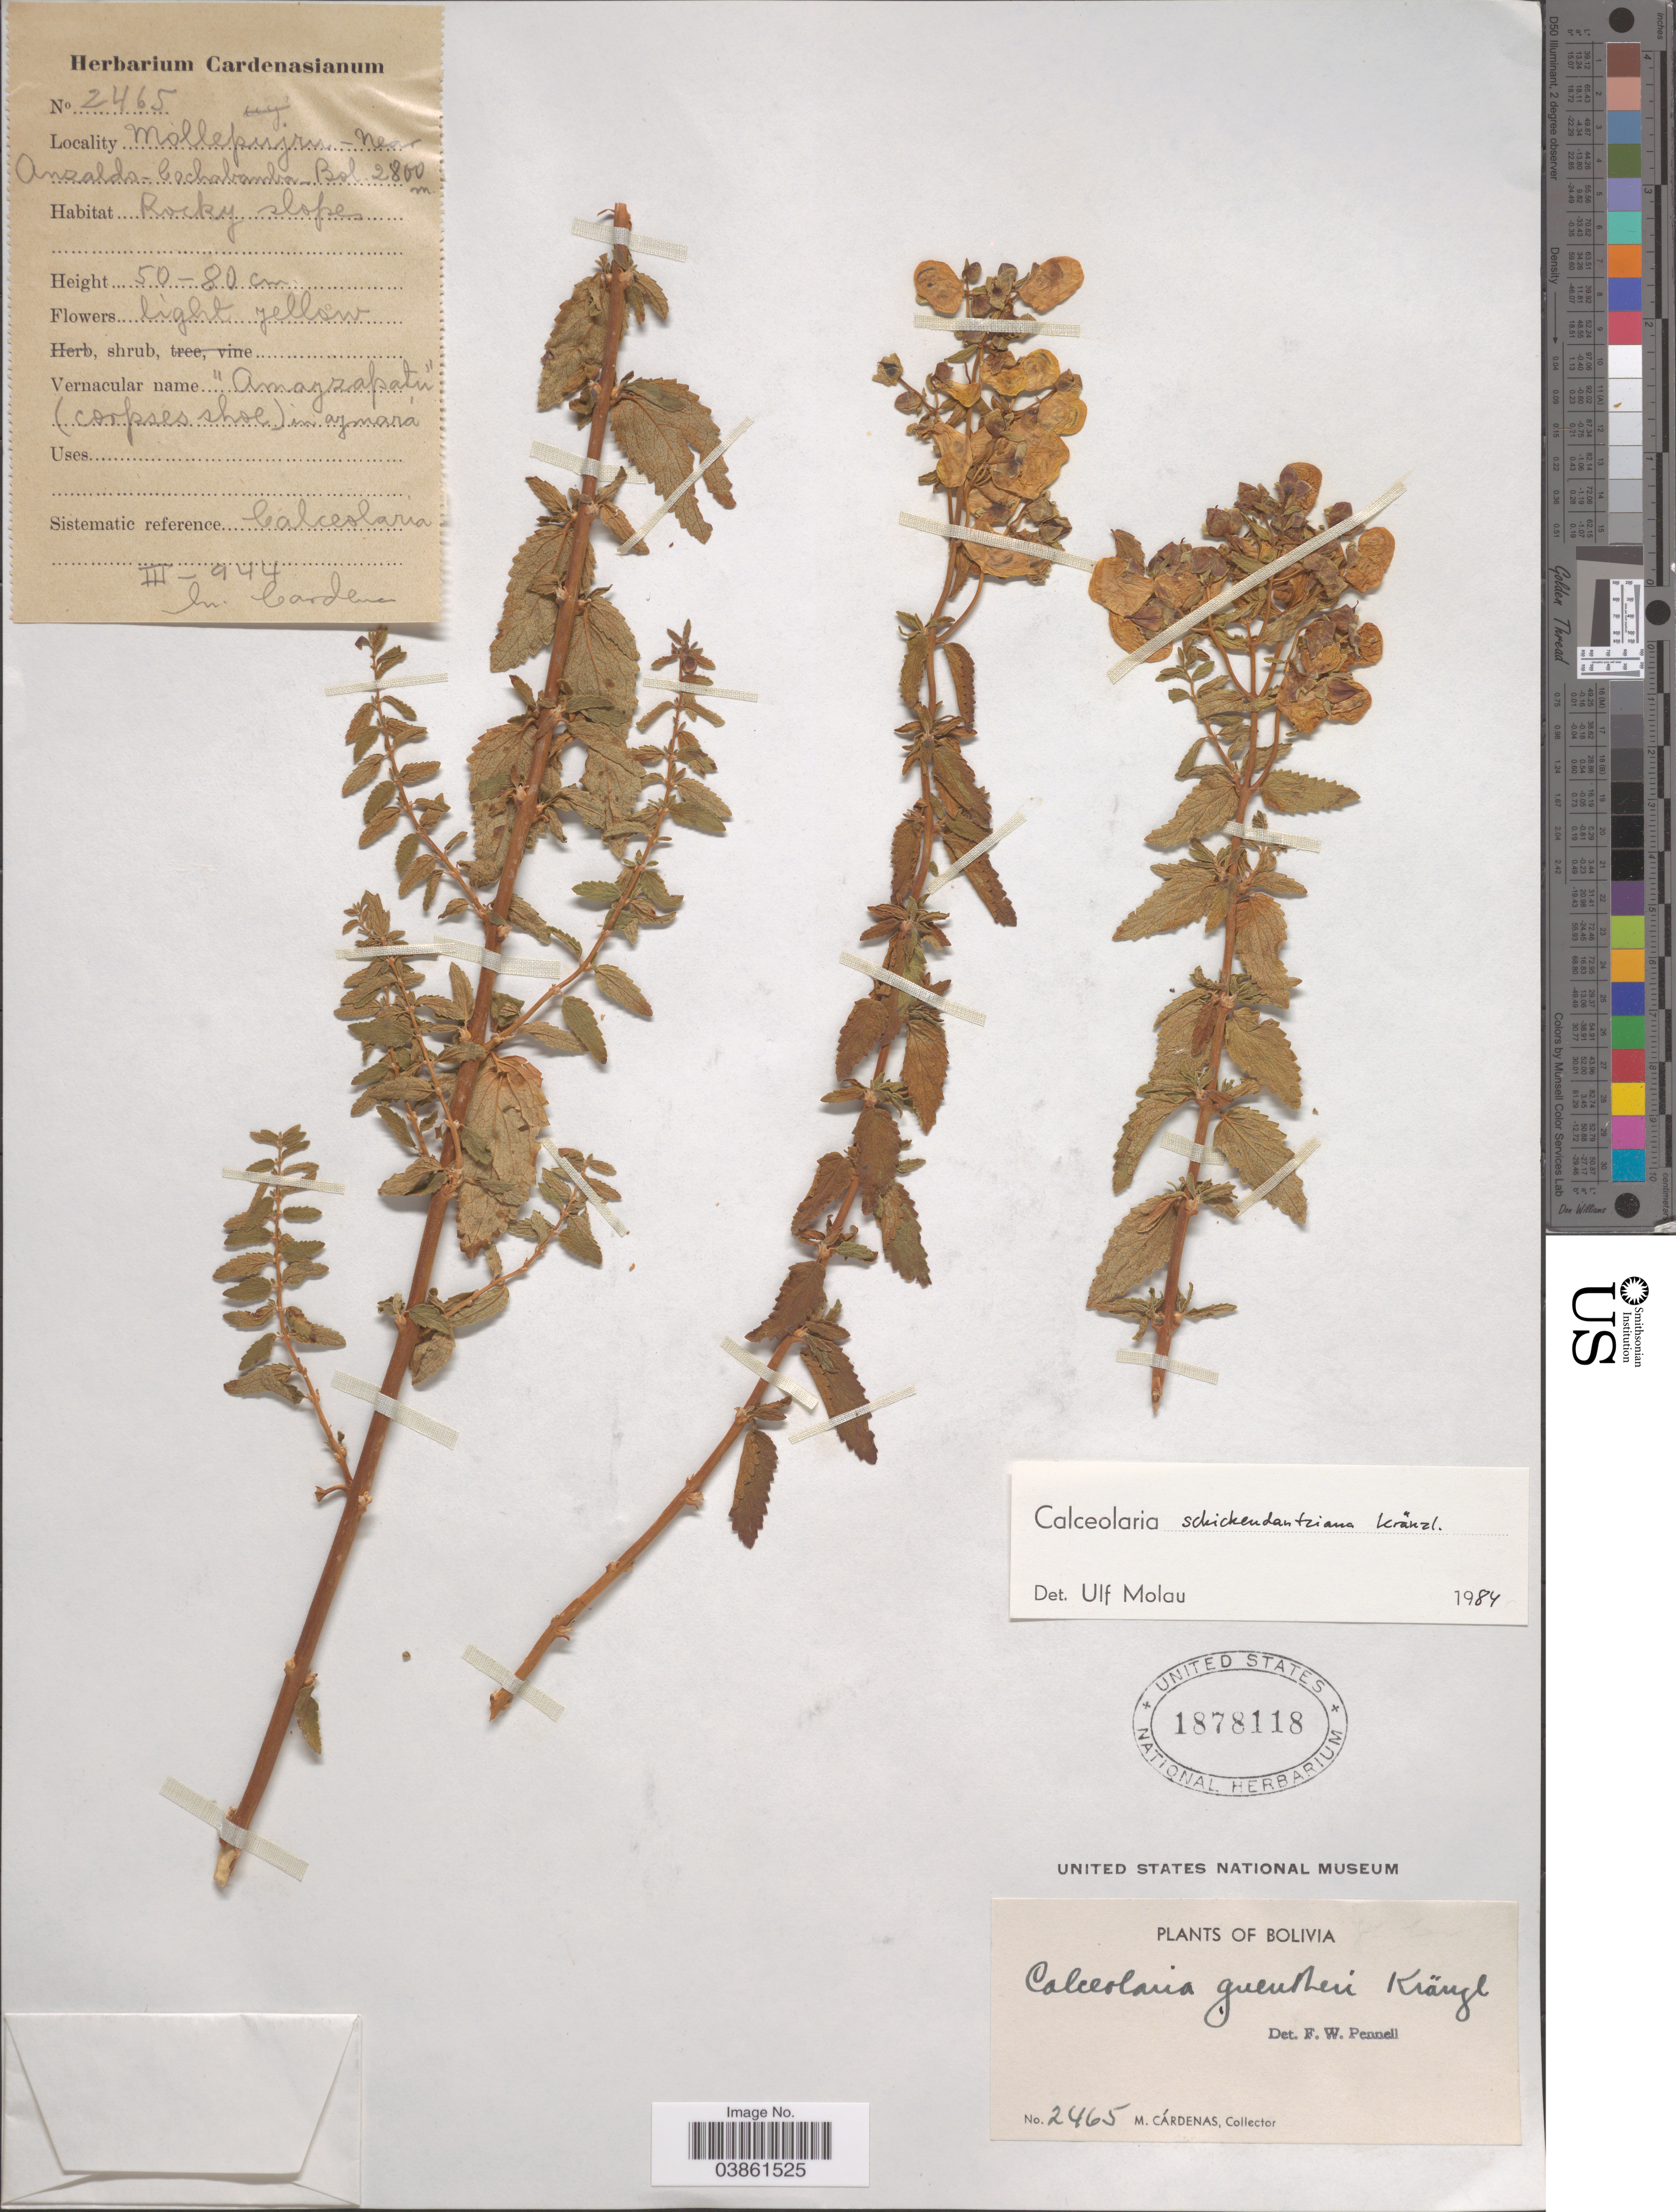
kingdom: Plantae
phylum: Tracheophyta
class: Magnoliopsida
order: Lamiales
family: Calceolariaceae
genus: Calceolaria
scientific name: Calceolaria schickendantziana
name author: Kraenzl.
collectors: M. Cárdenas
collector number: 2465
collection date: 1944-03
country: Bolivia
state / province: Cochabamba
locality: Mollepujru - Near Anzaldo.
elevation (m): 2800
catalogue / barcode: US 1878118